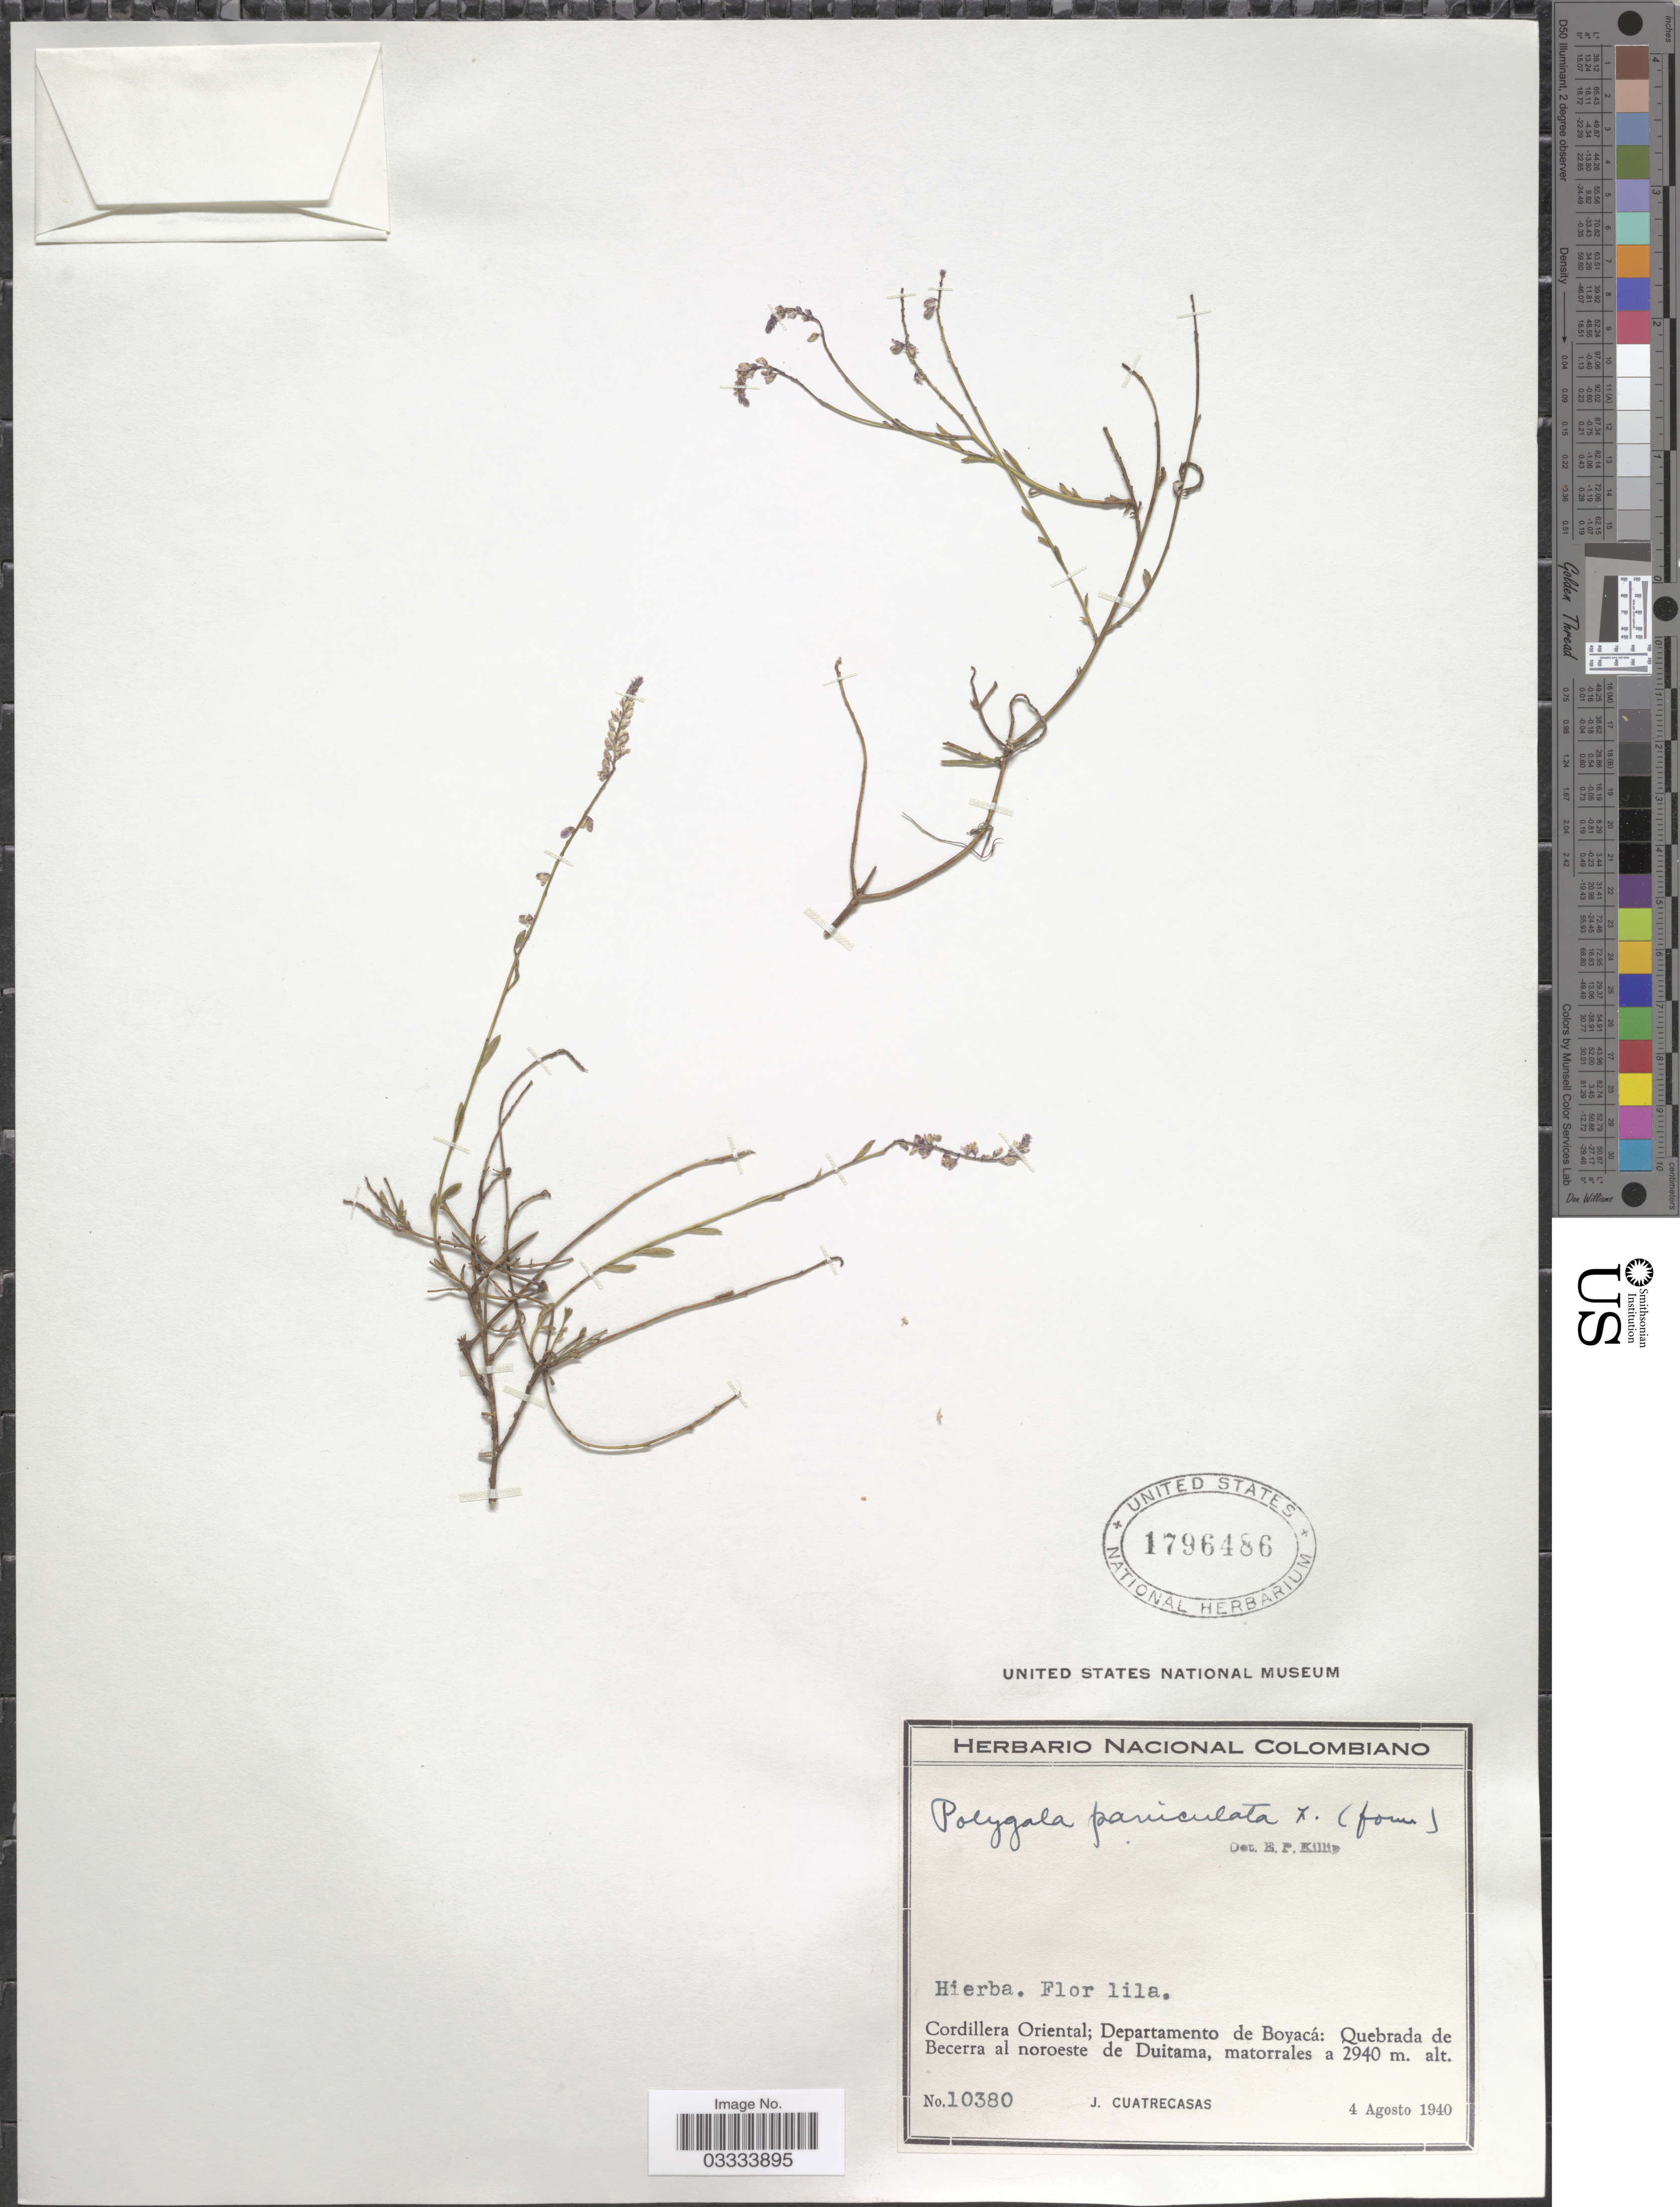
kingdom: Plantae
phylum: Tracheophyta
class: Magnoliopsida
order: Fabales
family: Polygalaceae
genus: Polygala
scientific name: Polygala paniculata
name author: L.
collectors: J. Cuatrecasas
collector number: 10380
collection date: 1940-08-04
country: Colombia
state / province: Boyacá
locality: Cordillera Oriental; Departamento de Boyacá: Quebrada de Becerra al noroeste de Duitama, matorrales.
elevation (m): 2940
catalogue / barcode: US 1796486